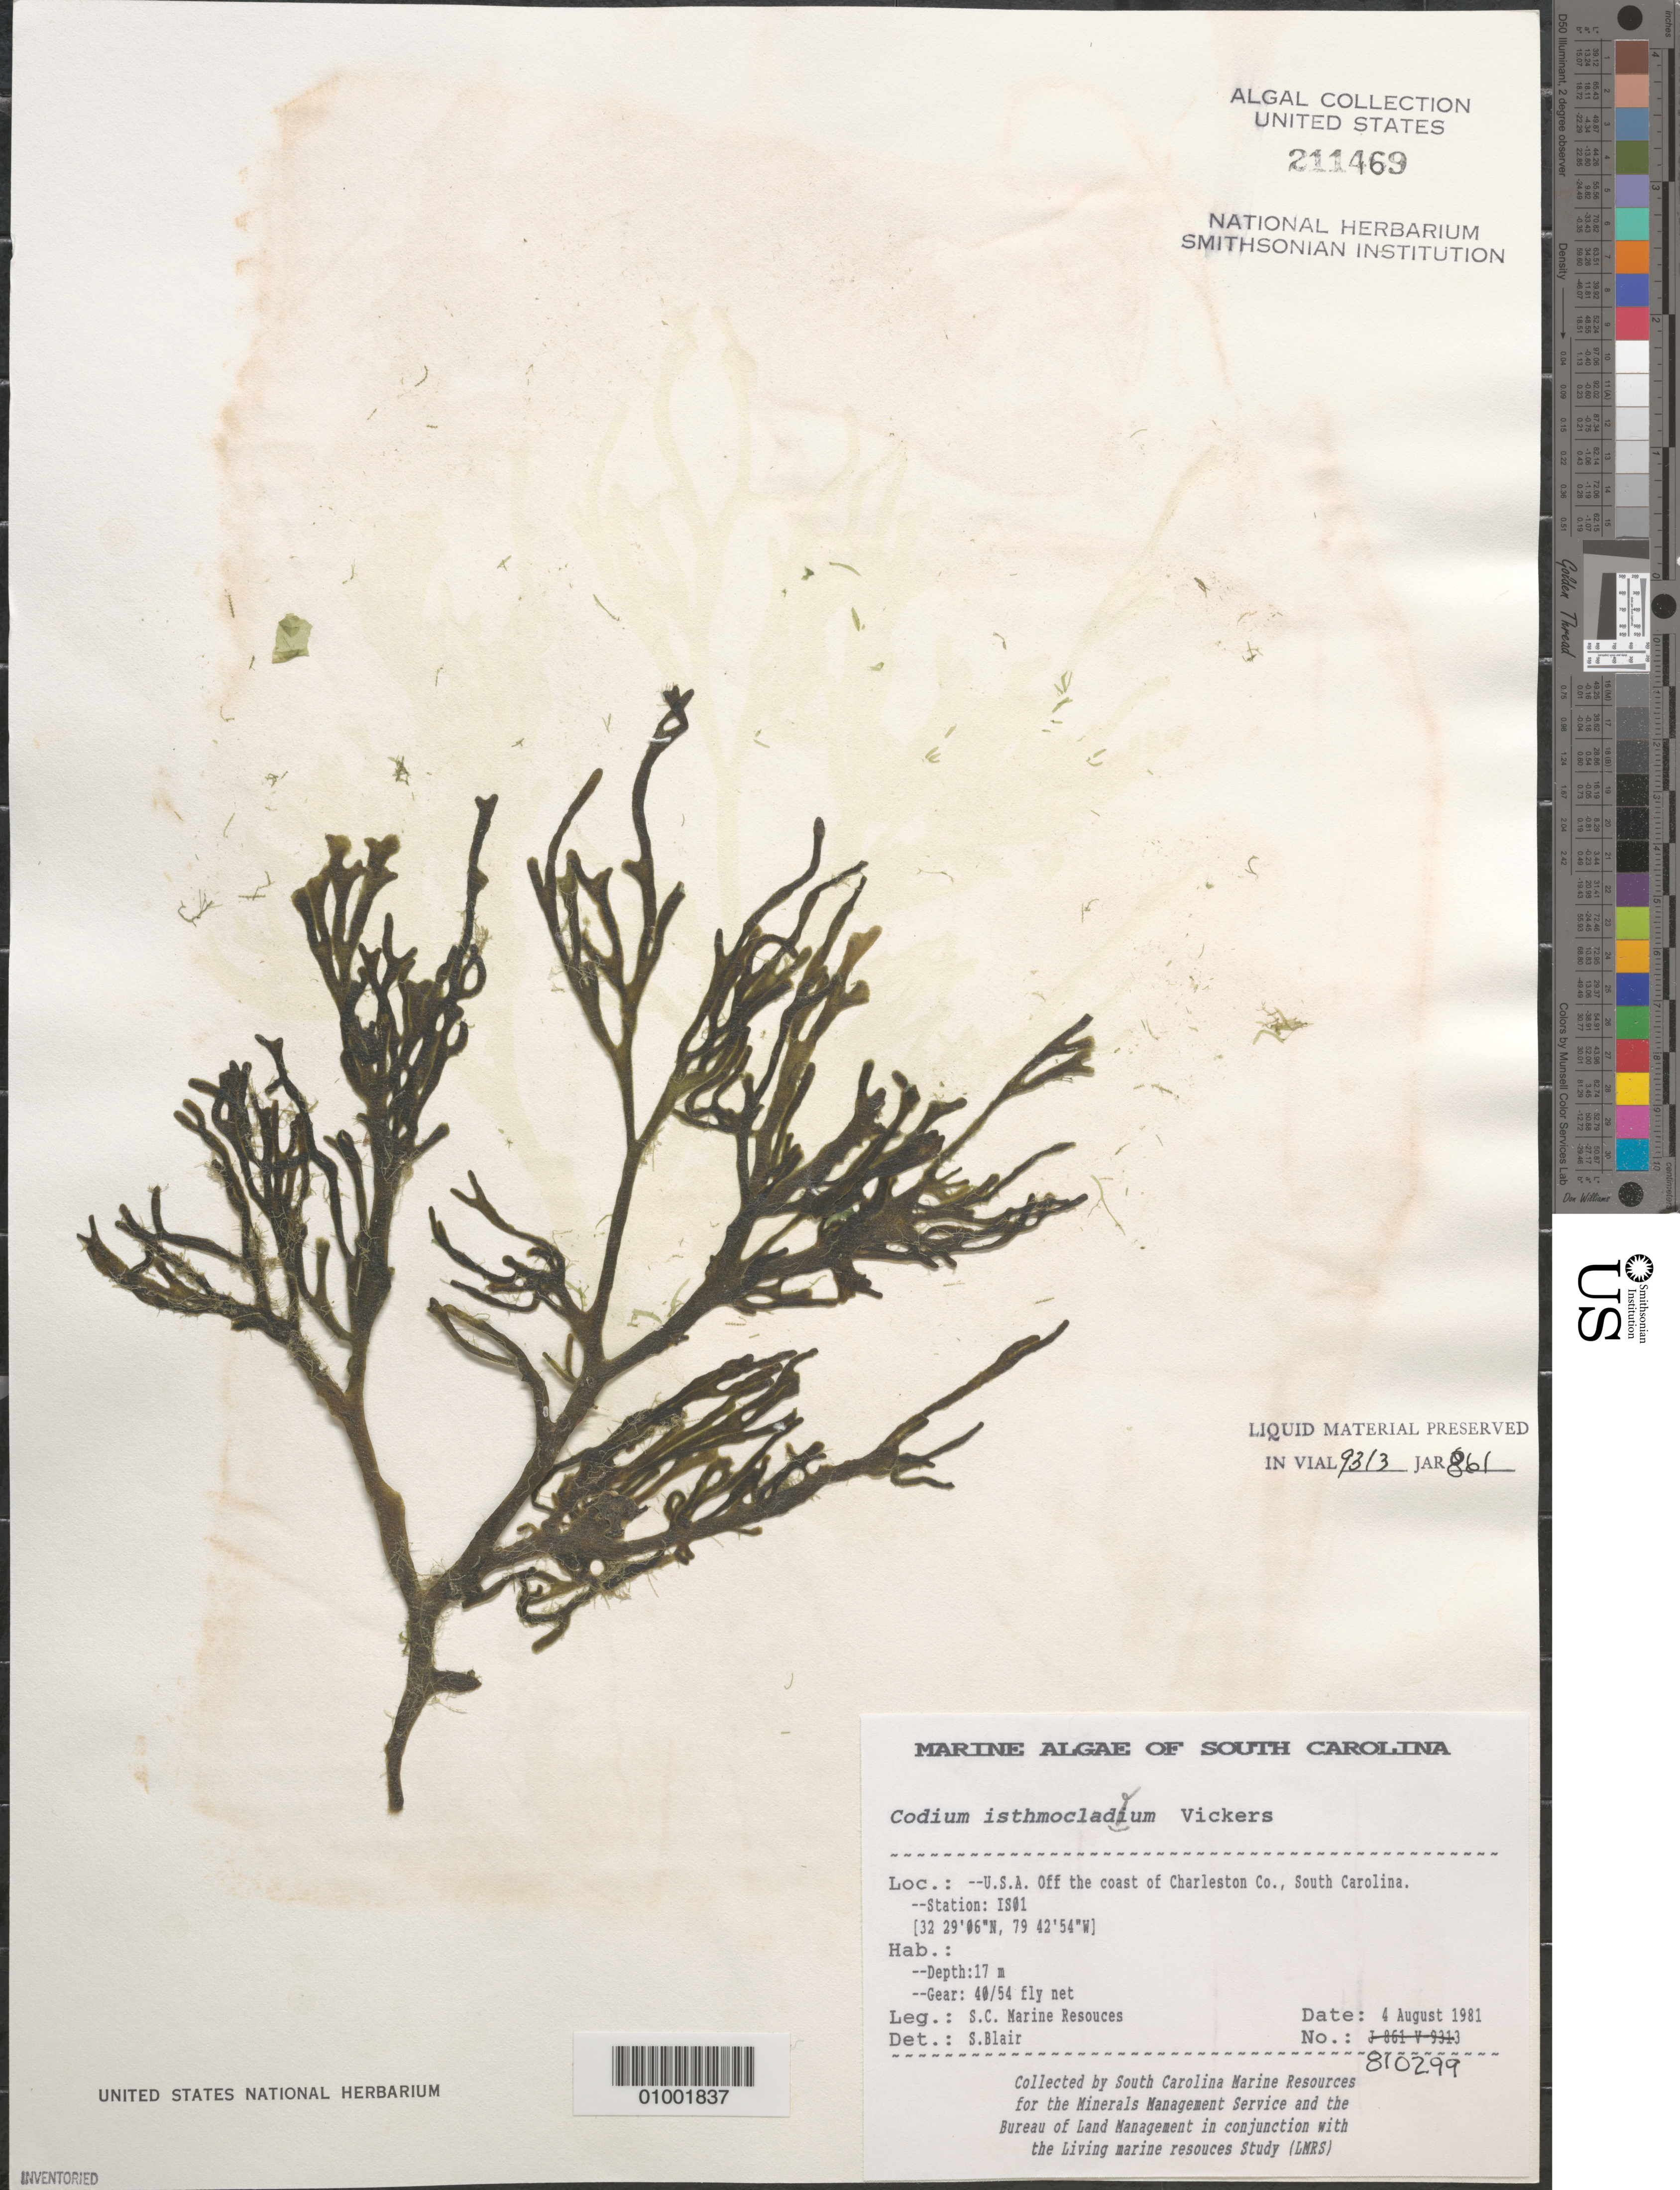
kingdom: Plantae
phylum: Chlorophyta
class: Ulvophyceae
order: Bryopsidales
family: Codiaceae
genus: Codium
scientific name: Codium isthmocladum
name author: Vickers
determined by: Blair, S. M.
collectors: South Carolina Marine Resources for BLM/MMS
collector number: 810299 (Station IS01)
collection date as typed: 04 Aug 1981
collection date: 1981-08-04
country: United States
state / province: South Carolina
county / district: Charleston County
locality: Off coast of Charleston County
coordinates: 32 29'06"N, 79 42'54"W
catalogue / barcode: US 211469